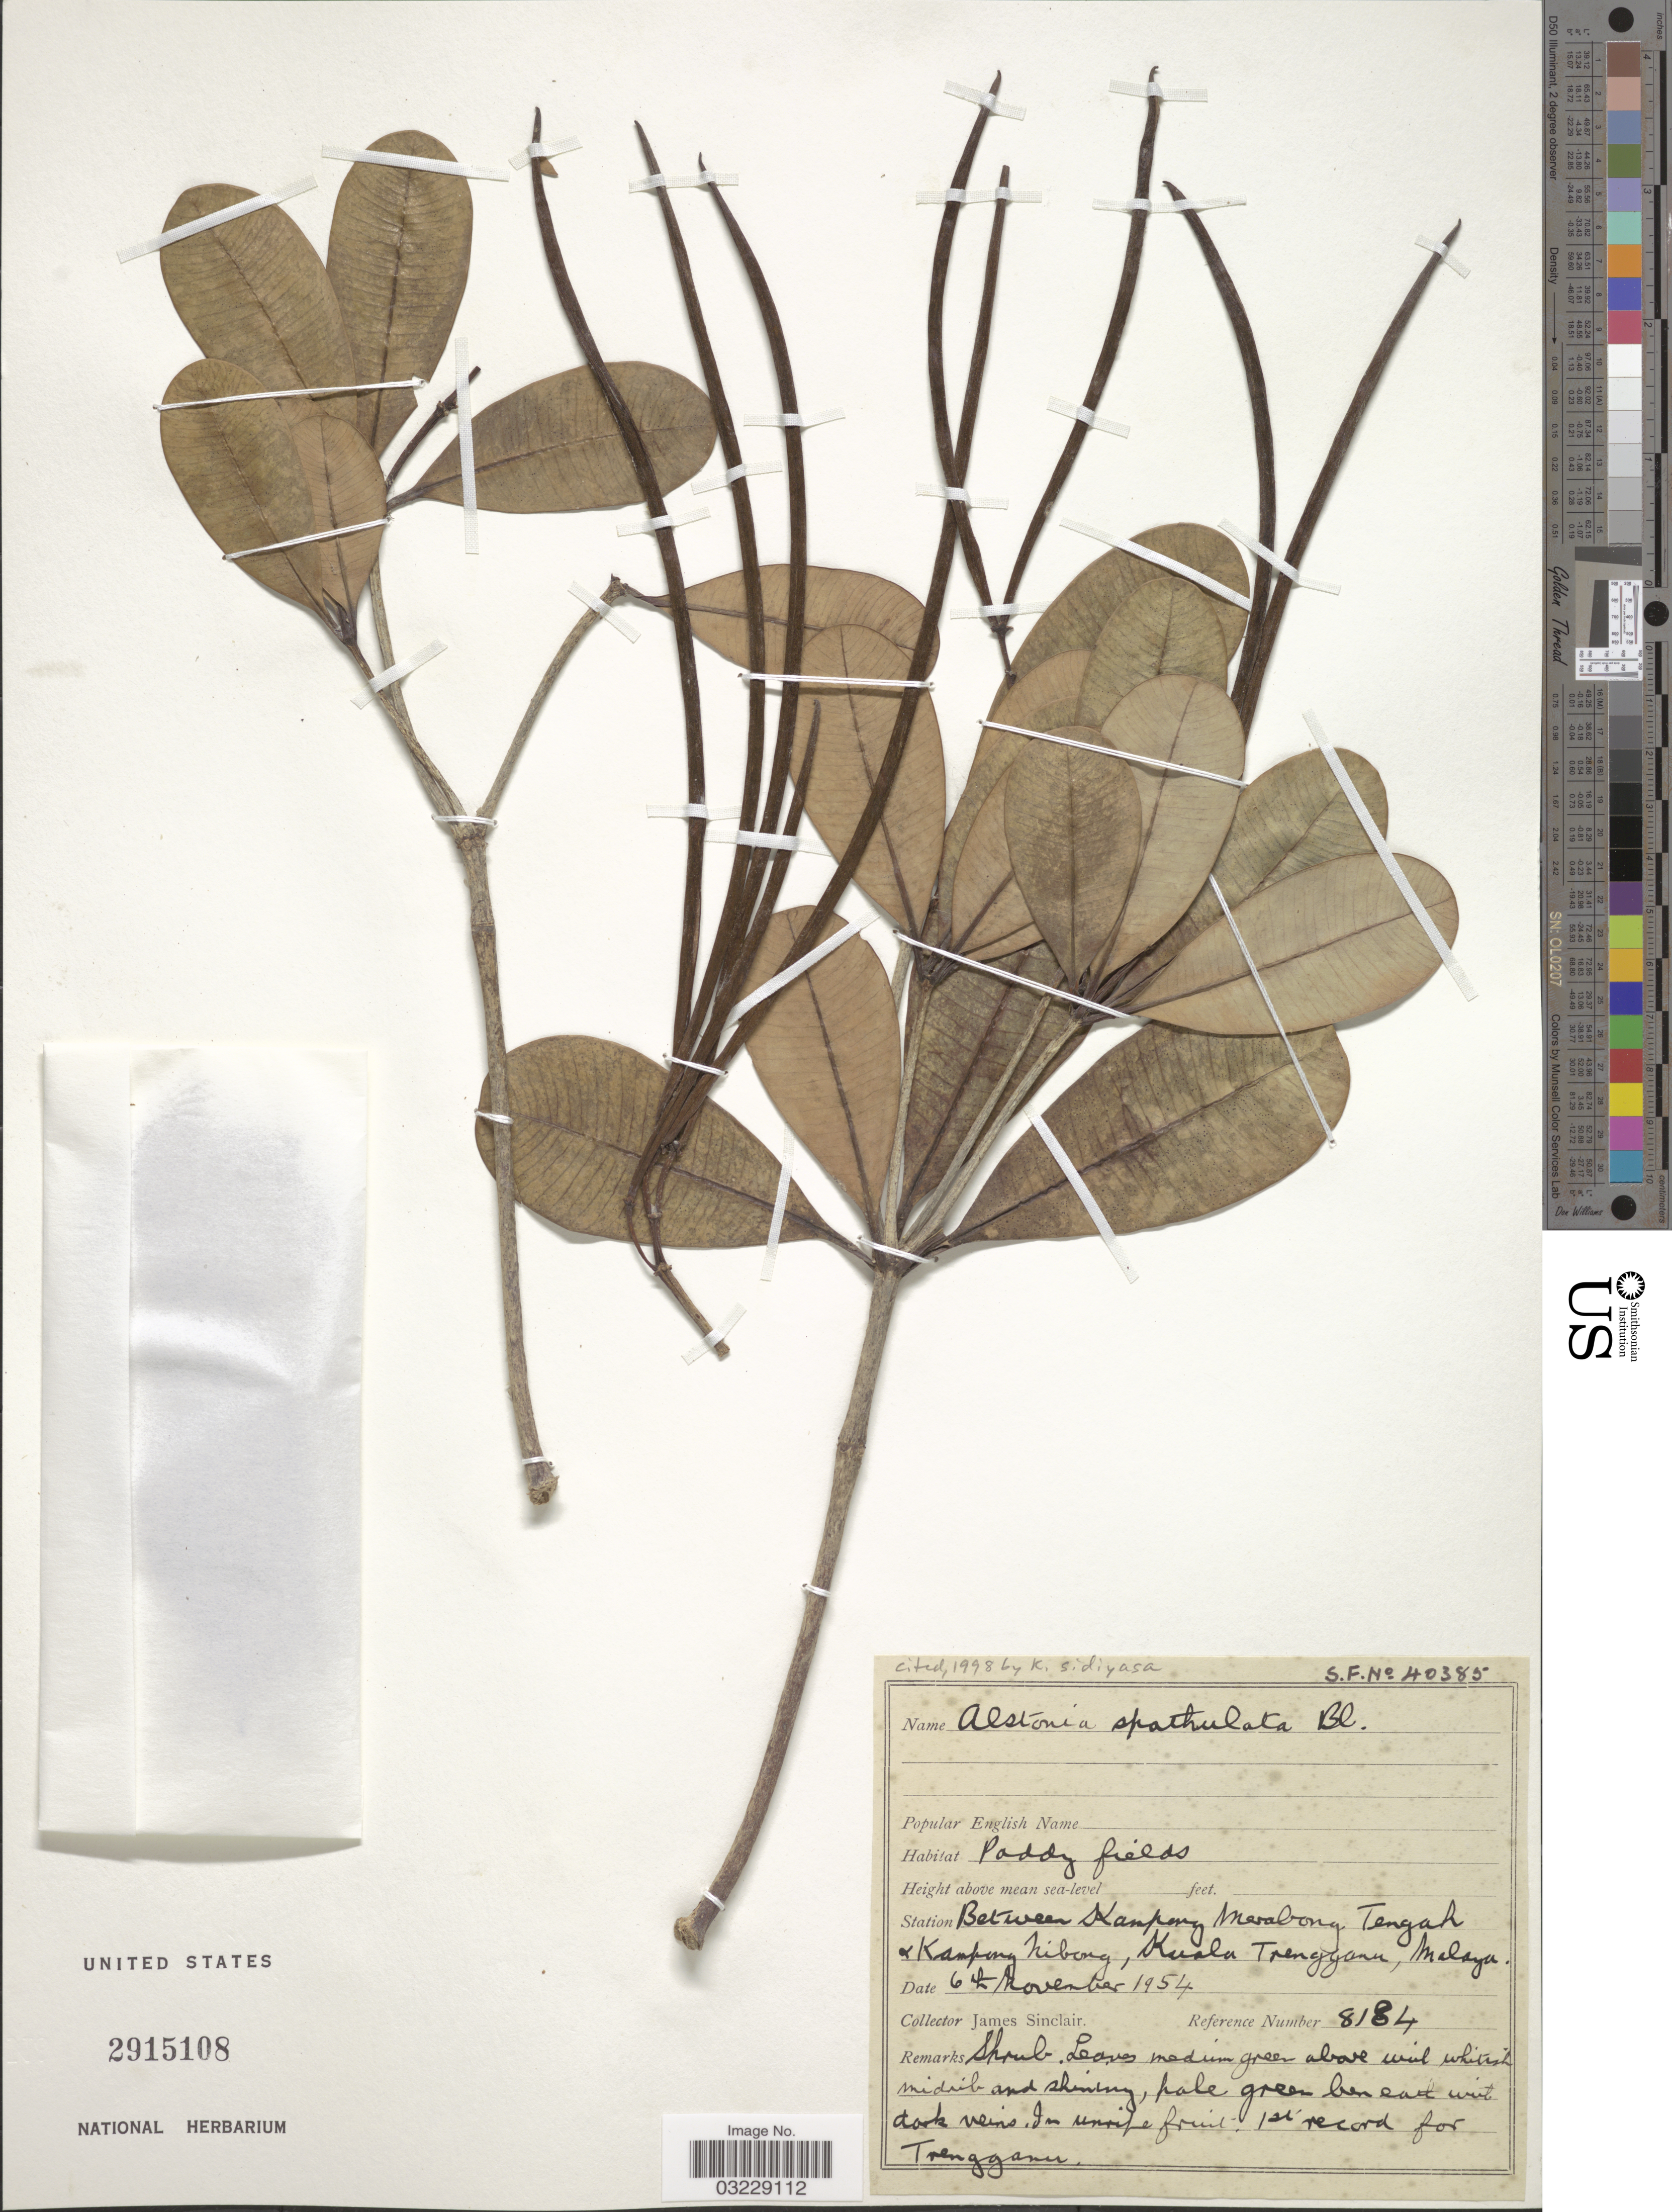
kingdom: Plantae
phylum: Tracheophyta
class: Magnoliopsida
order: Gentianales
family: Apocynaceae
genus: Alstonia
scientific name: Alstonia spathulata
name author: Blume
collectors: J. Sinclair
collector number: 8184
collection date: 1954-11-06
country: Malaysia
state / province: Terengganu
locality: Station between Kampung Merabong Tengah & Kampung Nibong, Kuala Terengganu, Malaya.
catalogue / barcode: US 2915108